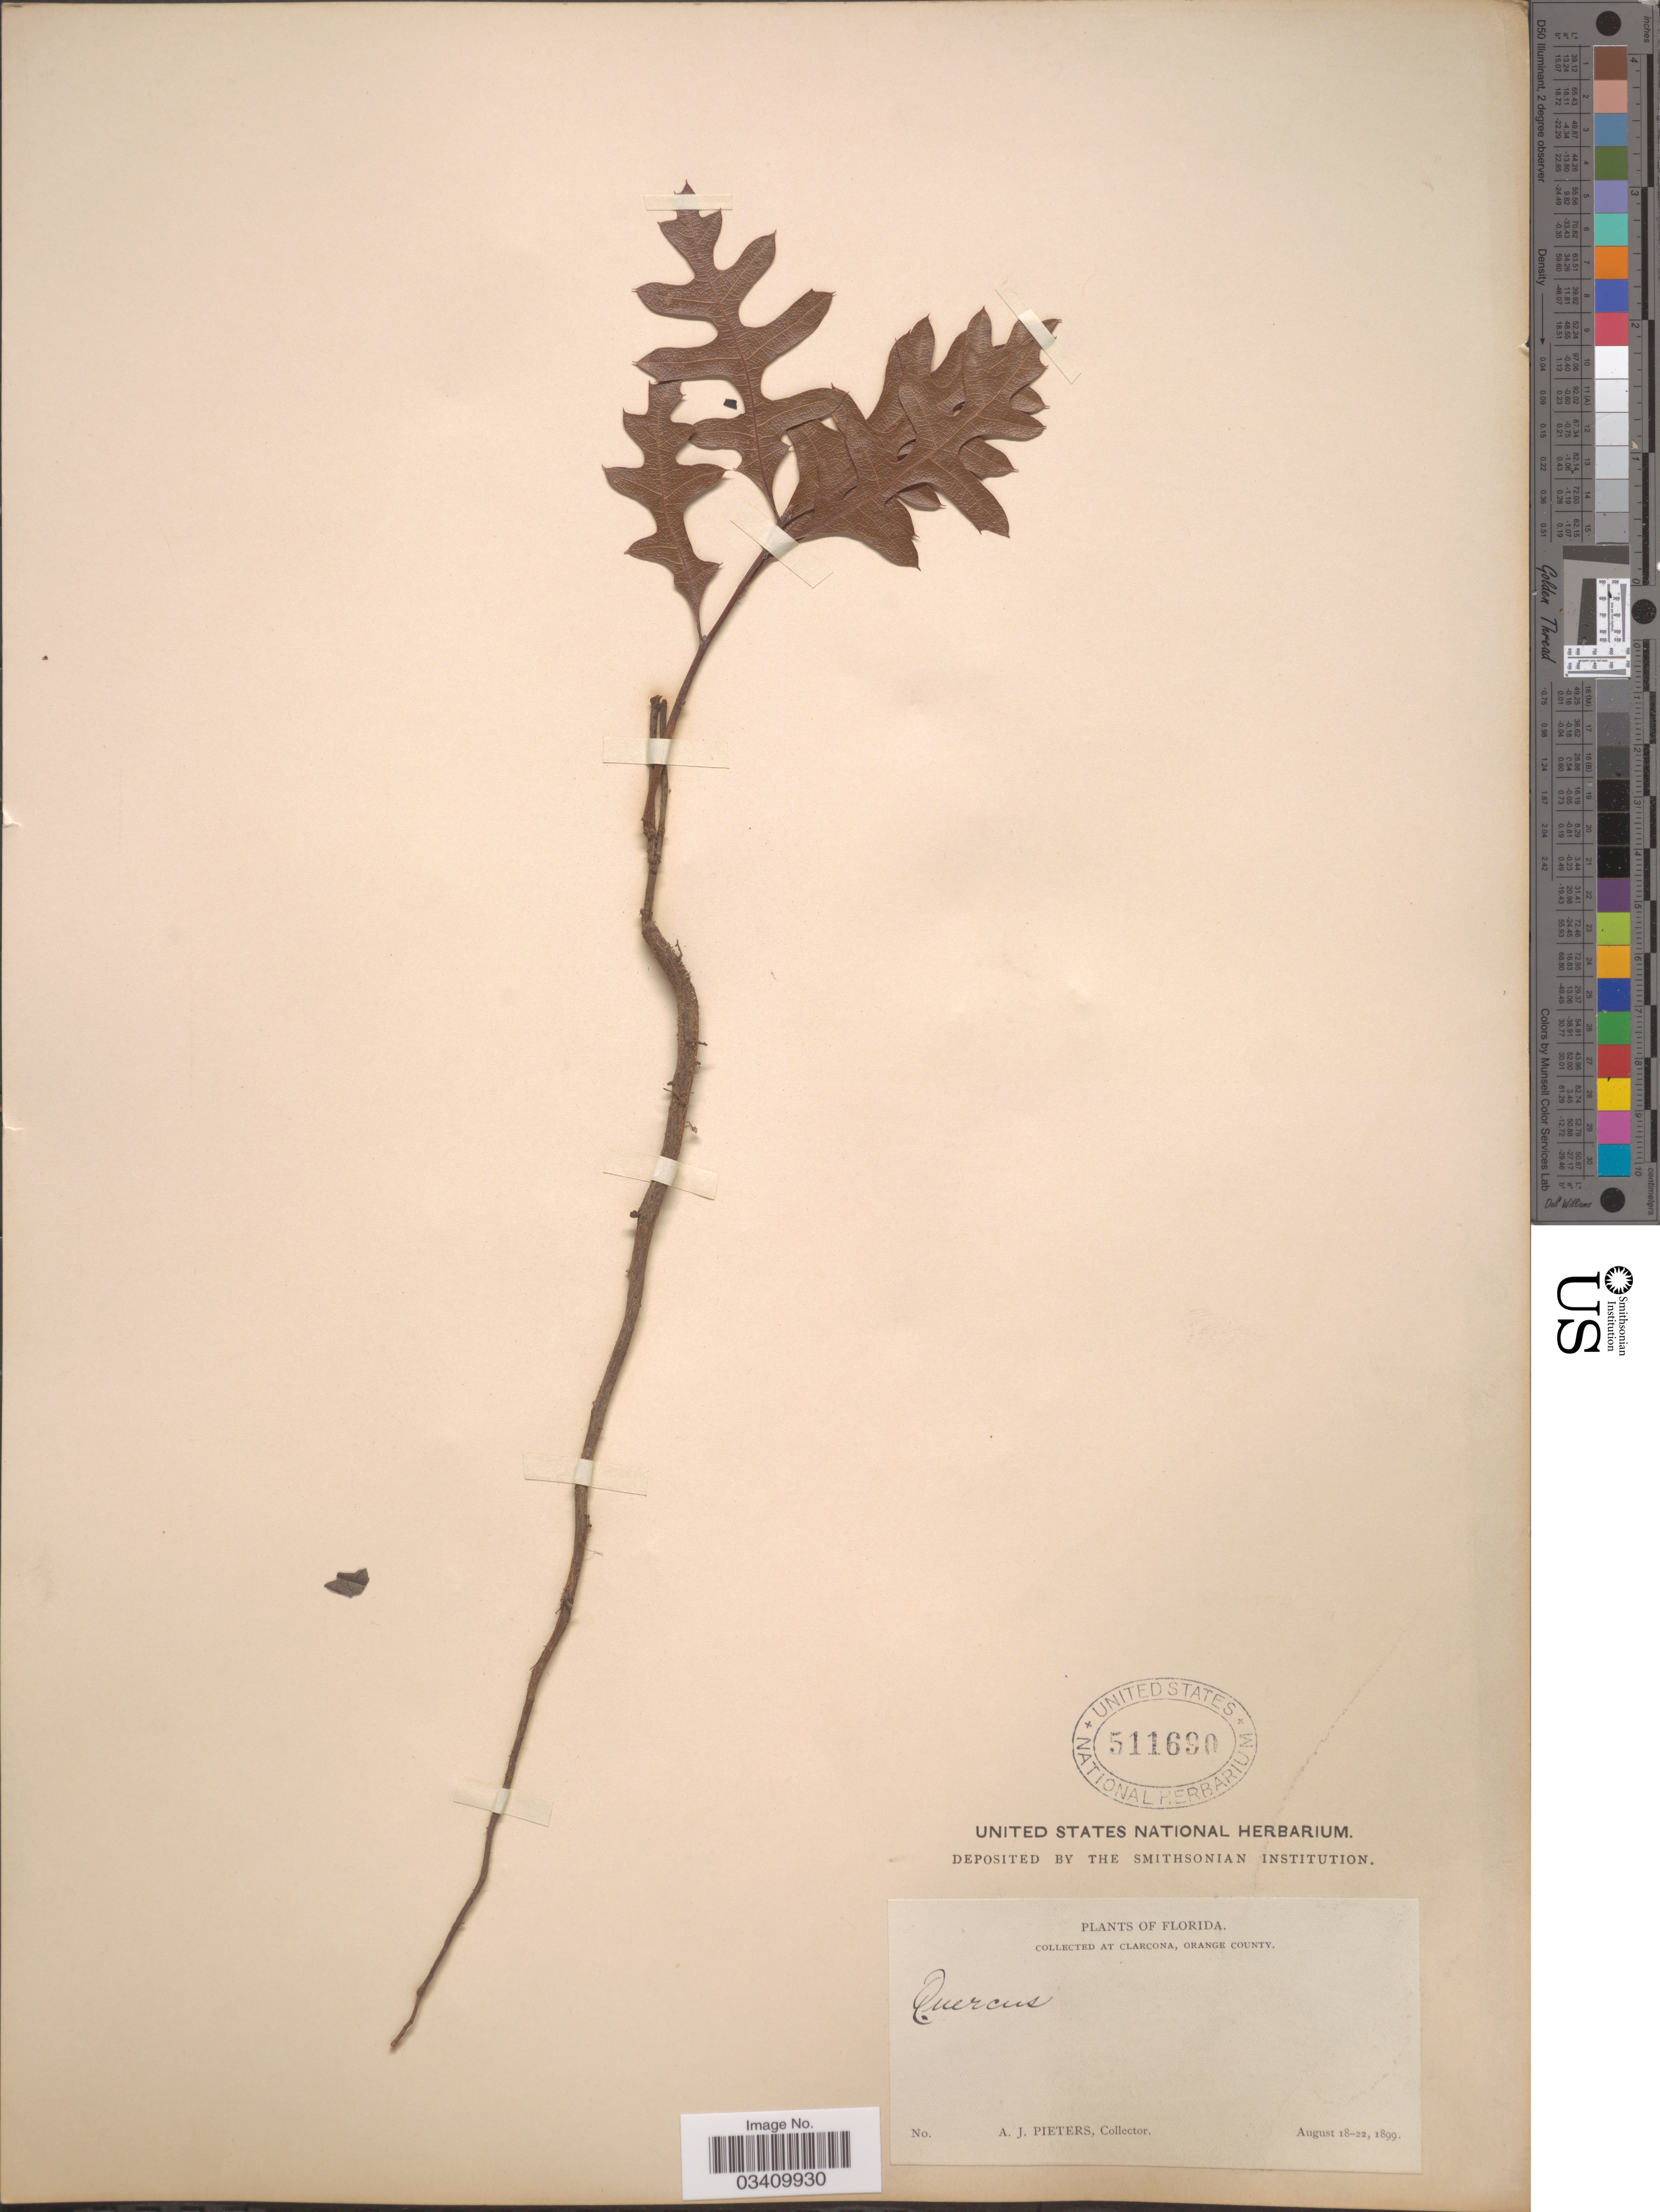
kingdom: Plantae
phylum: Tracheophyta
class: Magnoliopsida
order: Fagales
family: Fagaceae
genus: Quercus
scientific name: Quercus sp.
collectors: A. Pieters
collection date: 1899-08-18/1899-08-22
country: United States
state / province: Florida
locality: Clarcona, Orange County.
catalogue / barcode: US 511690